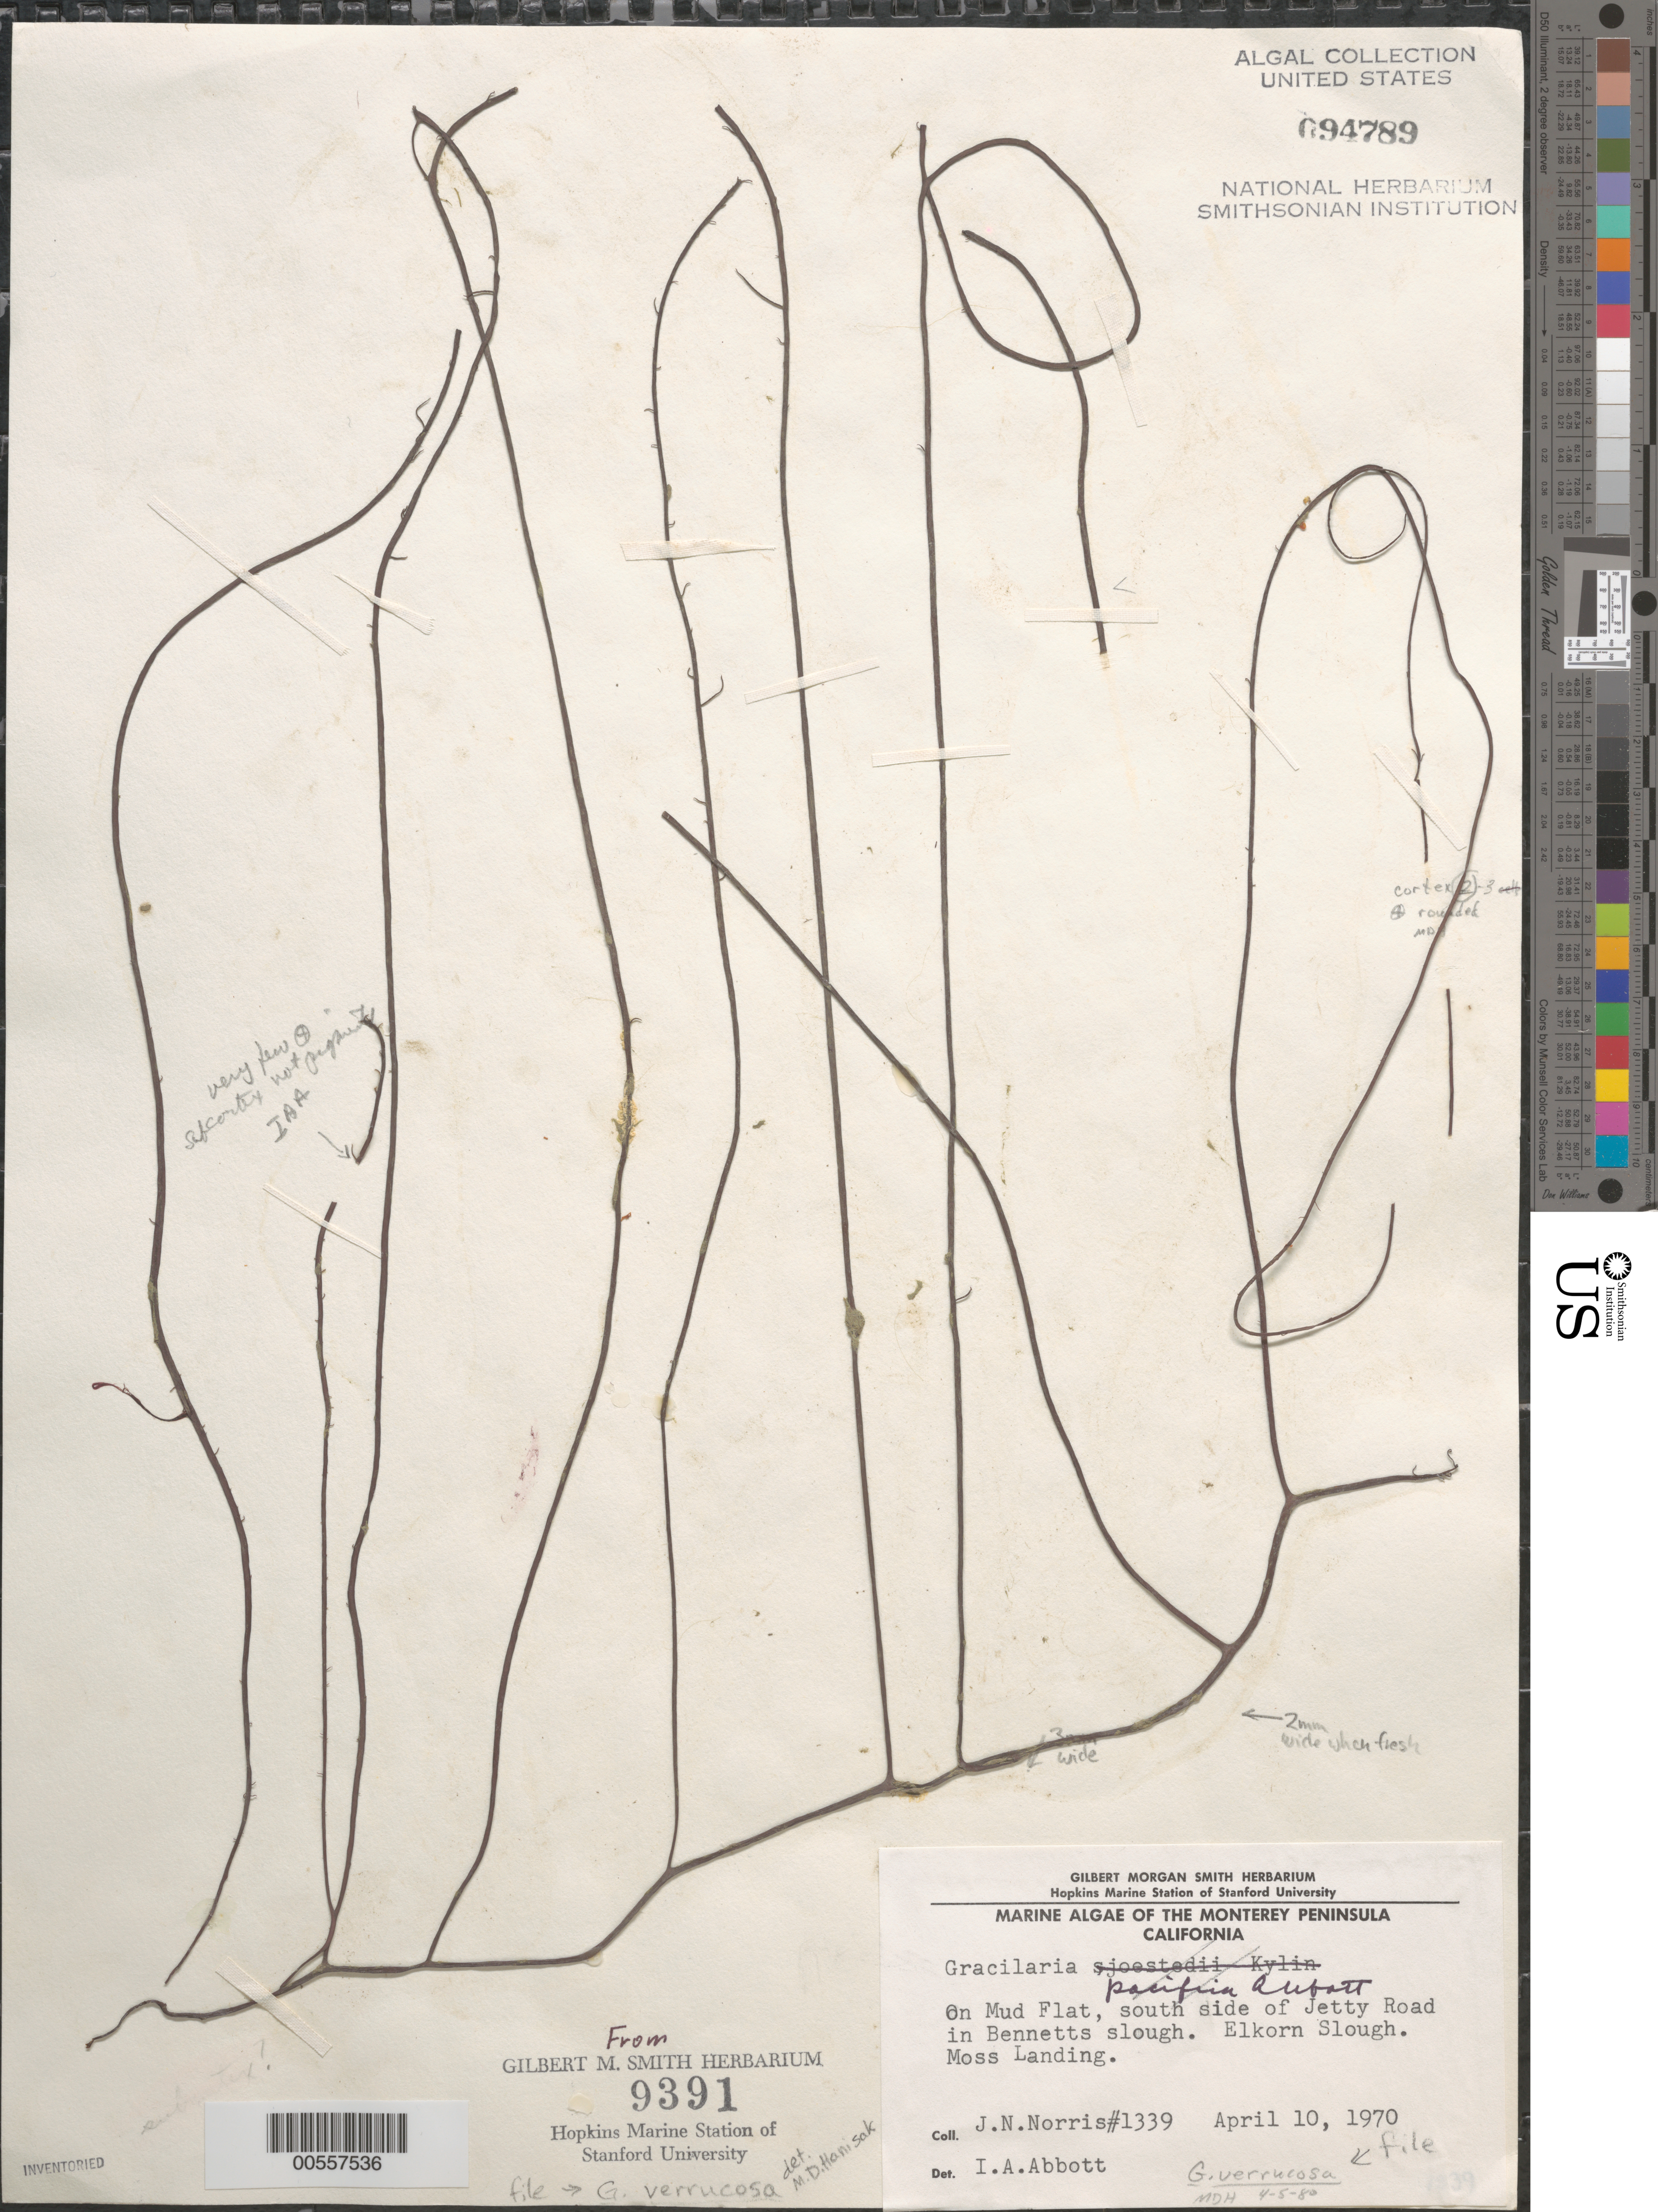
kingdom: Plantae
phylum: Rhodophyta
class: Florideophyceae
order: Gracilariales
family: Gracilariaceae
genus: Gracilariopsis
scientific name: Gracilariopsis longissima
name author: (S.G. Gmel.) Steentoft et al.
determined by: Algae name updating Project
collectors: J. N. Norris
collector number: JN-1339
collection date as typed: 10 Apr 1970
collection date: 1970-04-10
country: United States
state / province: California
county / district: Monterey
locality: Elkhorn Slough, Moss Landing, Bennett's Slough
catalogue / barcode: US 94789